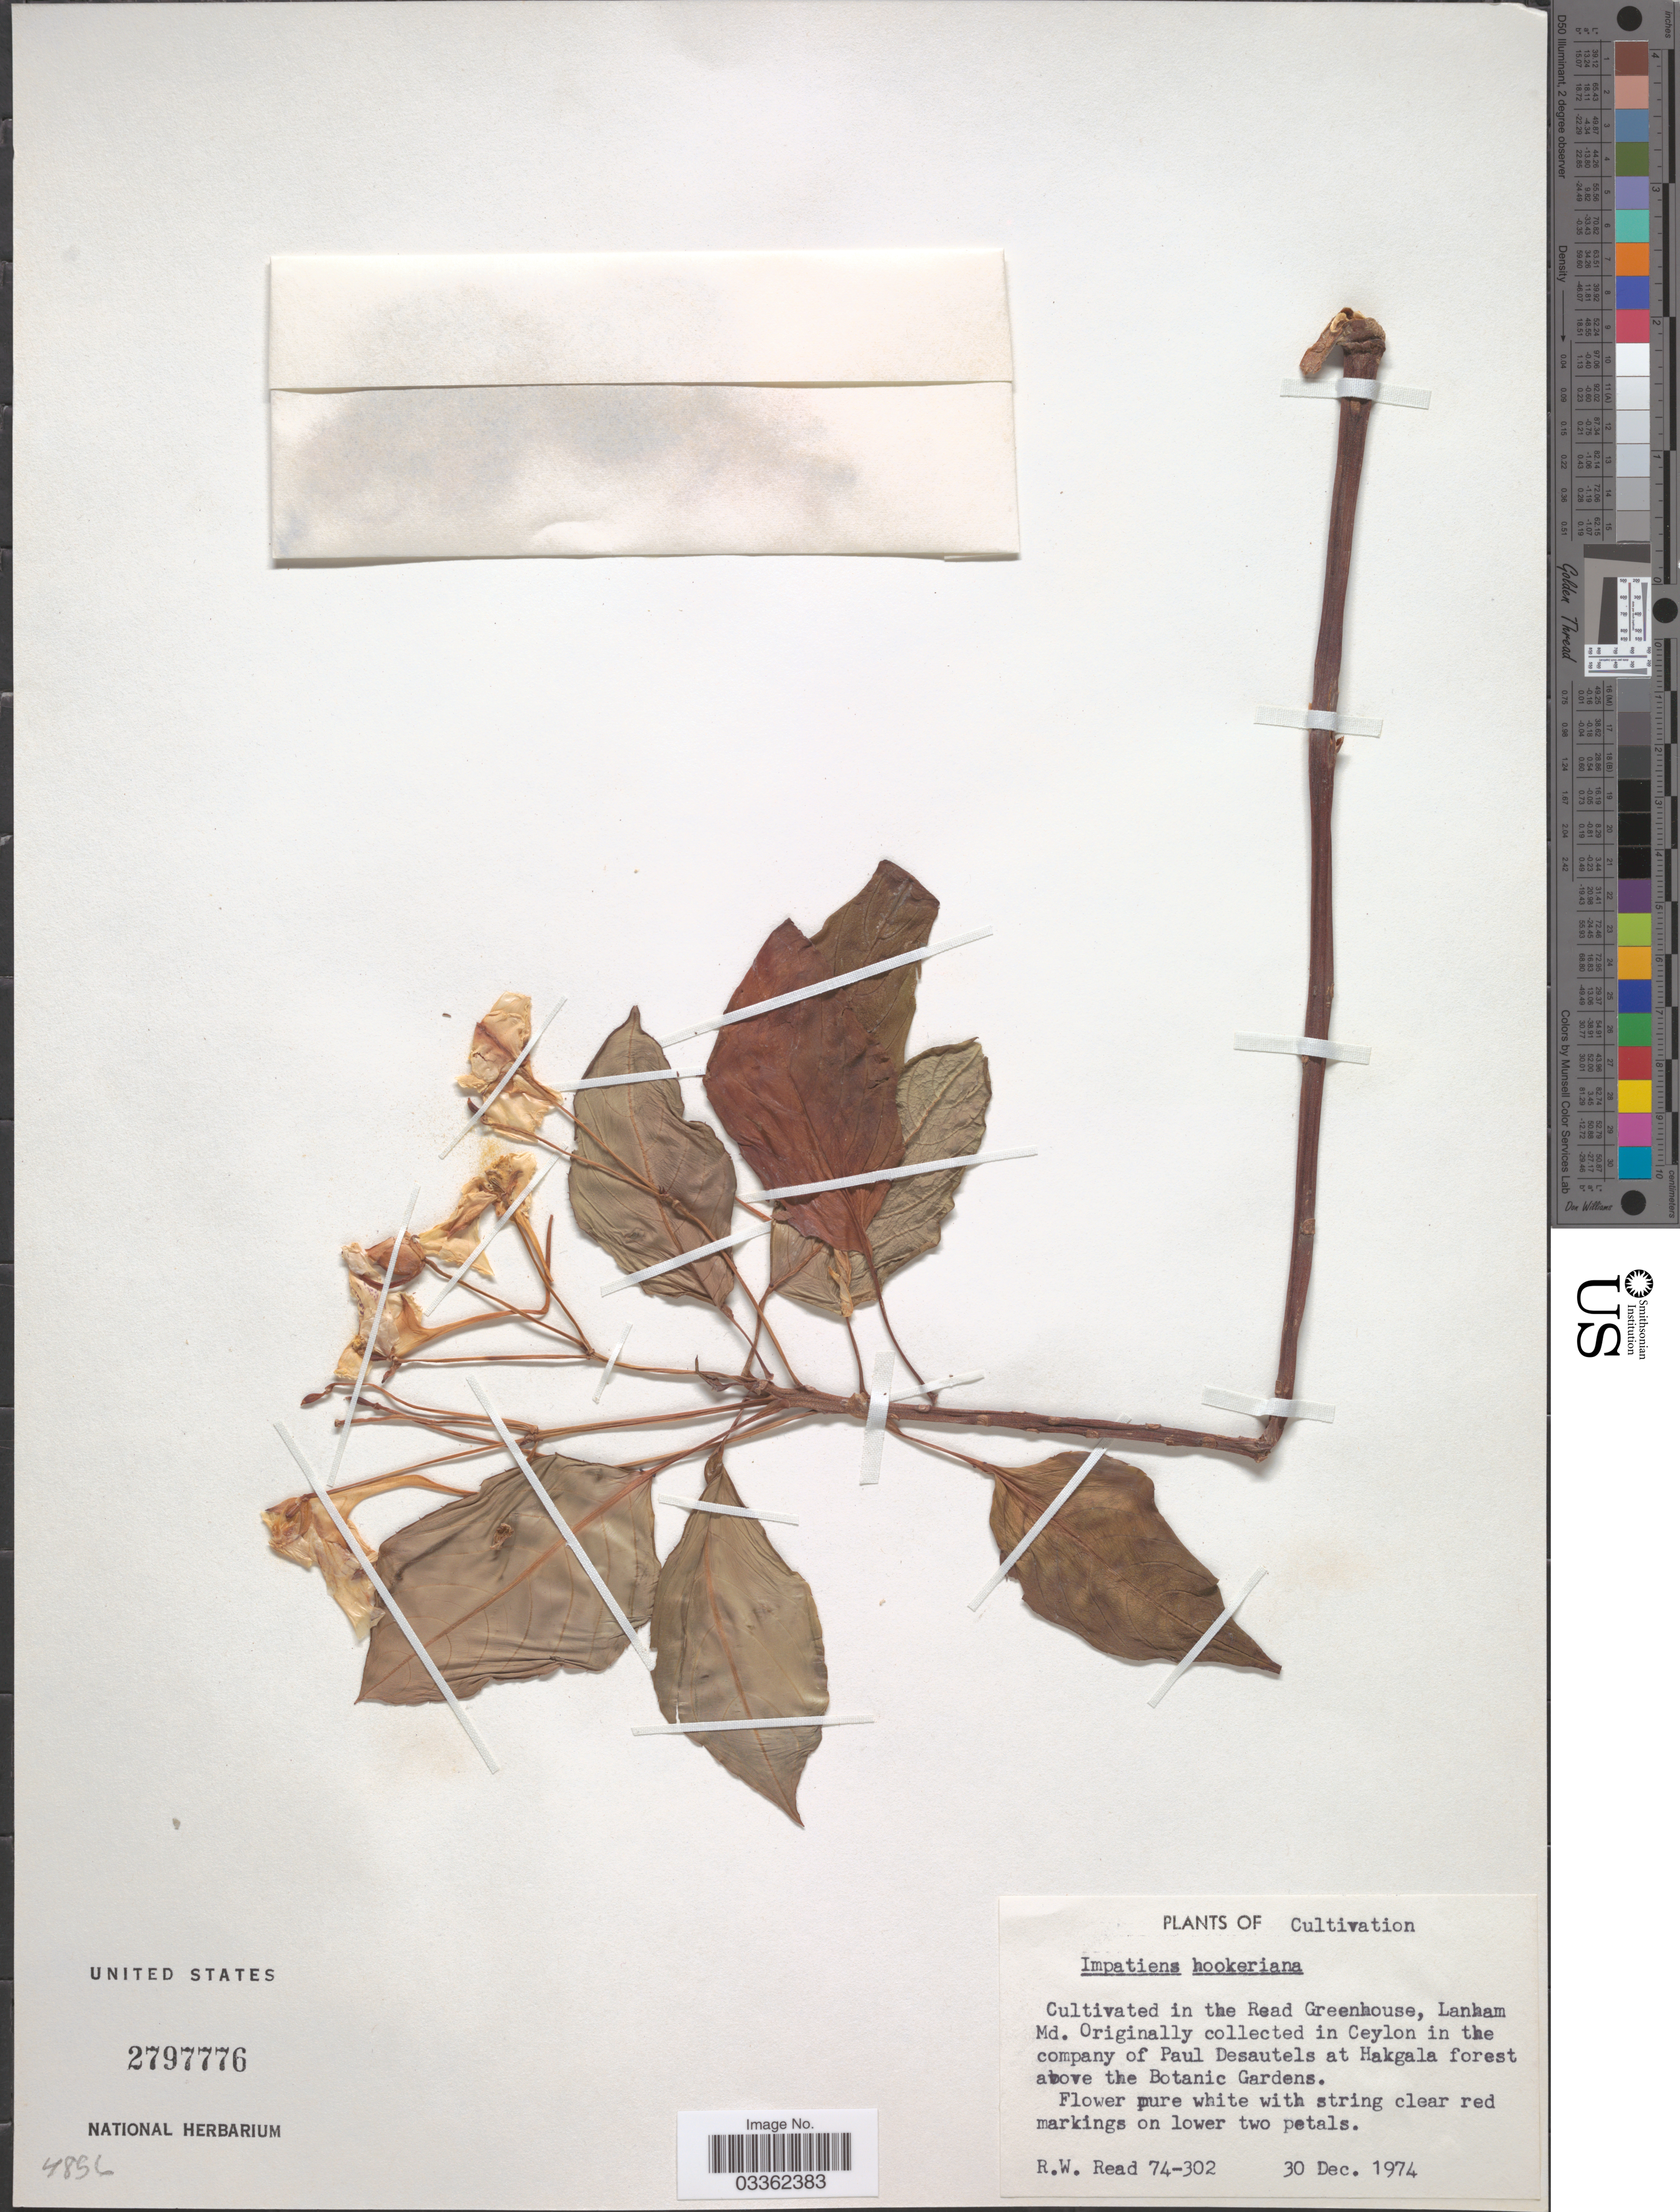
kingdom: Plantae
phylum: Tracheophyta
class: Magnoliopsida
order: Ericales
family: Balsaminaceae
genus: Impatiens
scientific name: Impatiens hookeriana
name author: H. Lév.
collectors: R. W. Read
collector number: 74-302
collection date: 1974-12-30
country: United States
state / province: Maryland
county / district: Prince George's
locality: In the Read Greenhouse, Lanham.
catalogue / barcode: US 2797776